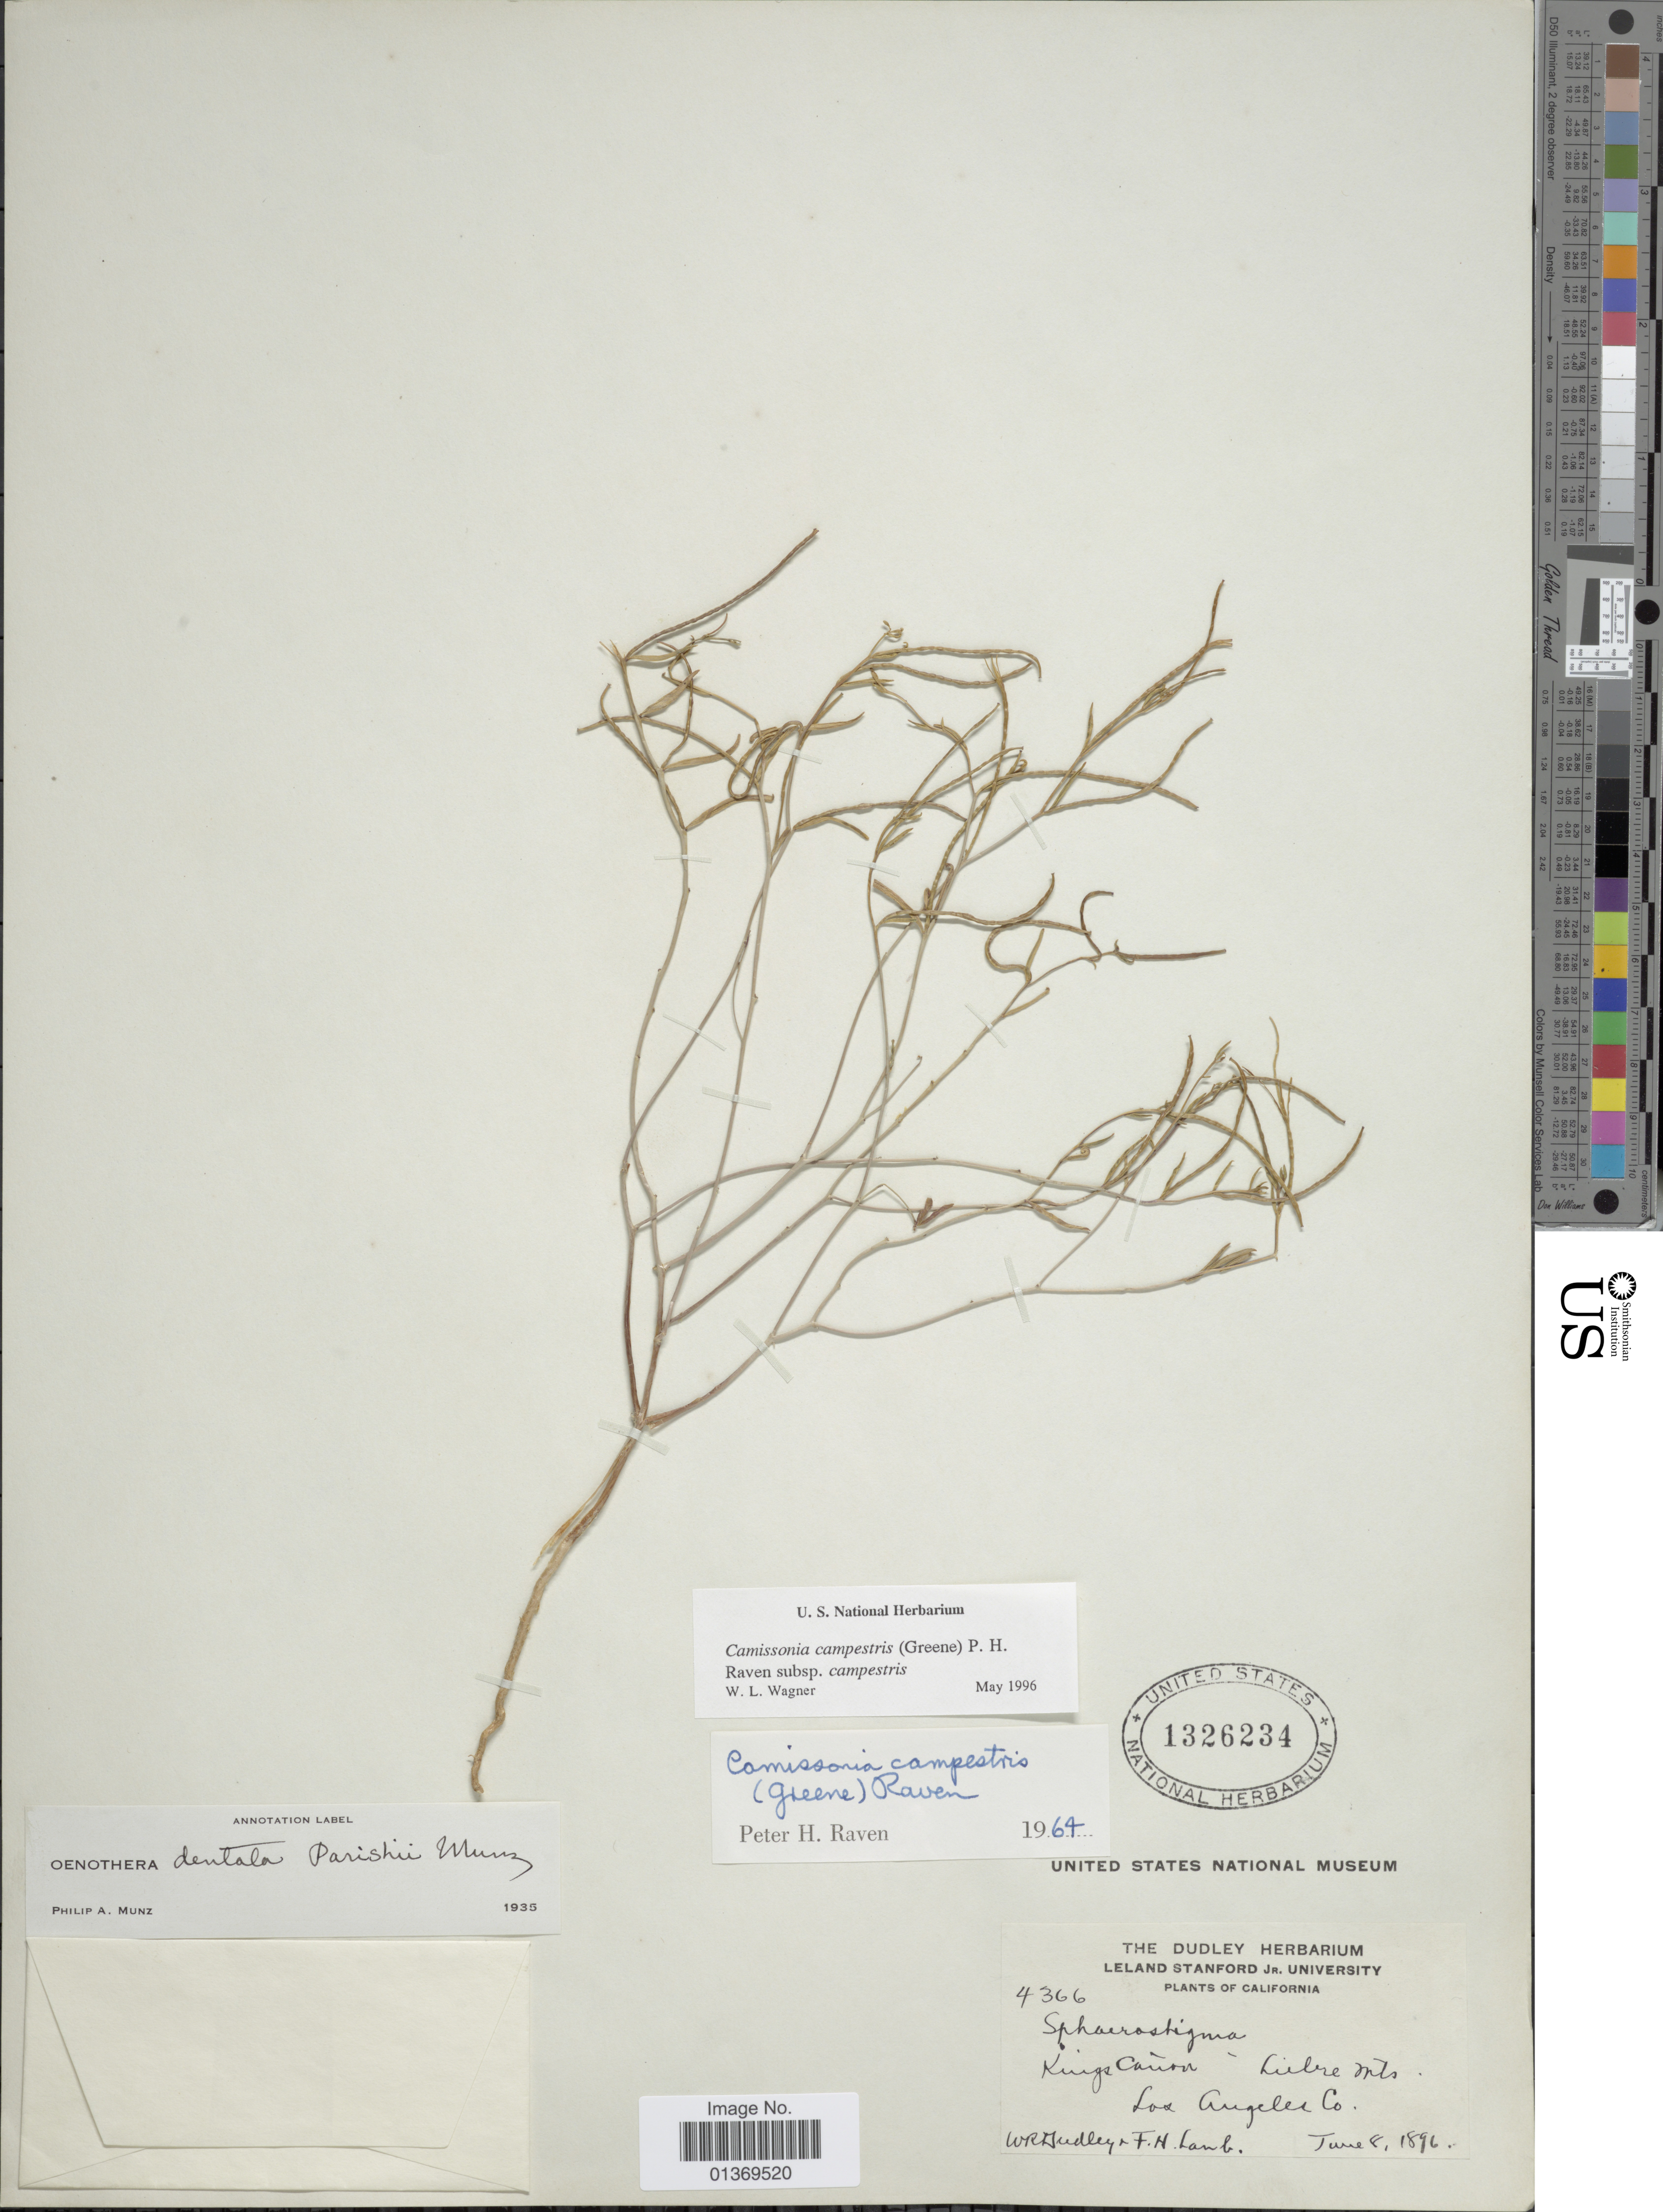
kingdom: Plantae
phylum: Tracheophyta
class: Magnoliopsida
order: Myrtales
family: Onagraceae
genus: Camissonia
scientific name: Camissonia campestris subsp. campestris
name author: (Greene) P.H. Raven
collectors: W. Dudley & F. H. Lamb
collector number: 4366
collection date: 1896-06-08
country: United States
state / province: California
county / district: Los Angeles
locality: Kings Cañon, Liebre Mts., Los Angeles Co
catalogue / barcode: US 1326234